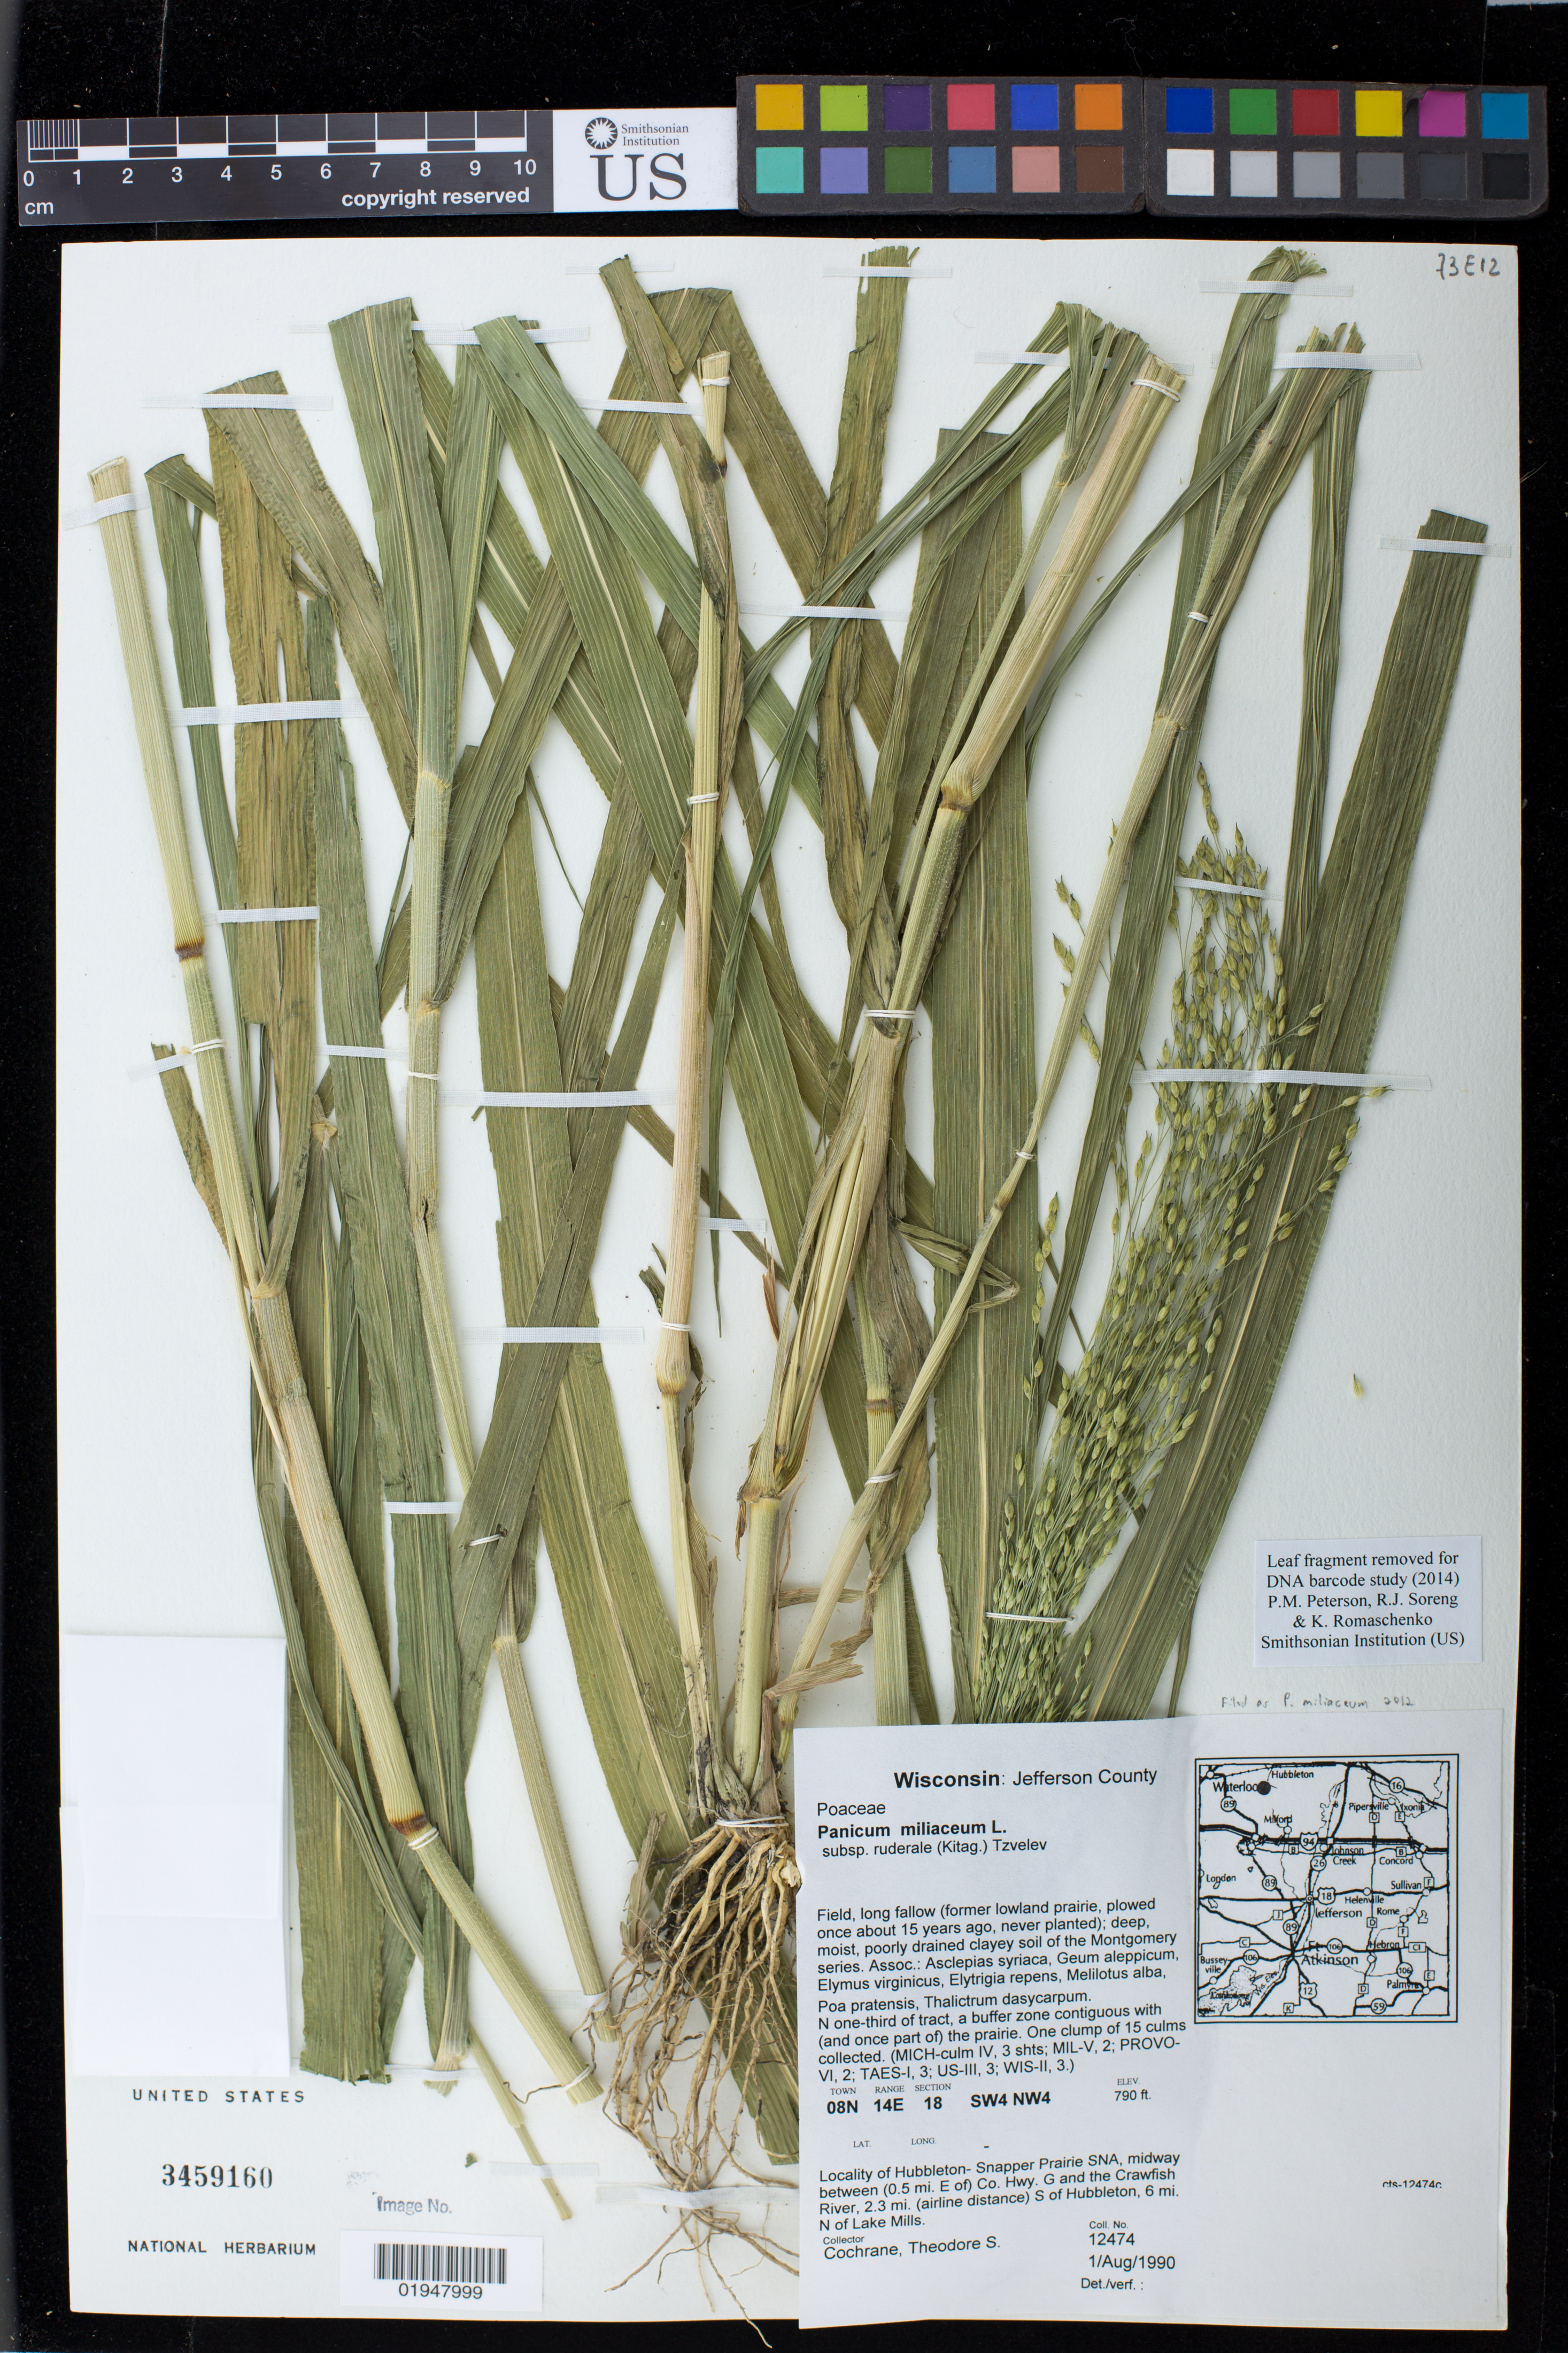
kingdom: Plantae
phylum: Tracheophyta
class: Liliopsida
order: Poales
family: Poaceae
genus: Panicum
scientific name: Panicum miliaceum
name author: L.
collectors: T. S. Cochrane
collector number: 12474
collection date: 1990-08-01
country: United States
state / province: Wisconsin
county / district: Jefferson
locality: Town 08N, Range 14e, Section 18 SW4 NW4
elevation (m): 241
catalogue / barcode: US 3459160